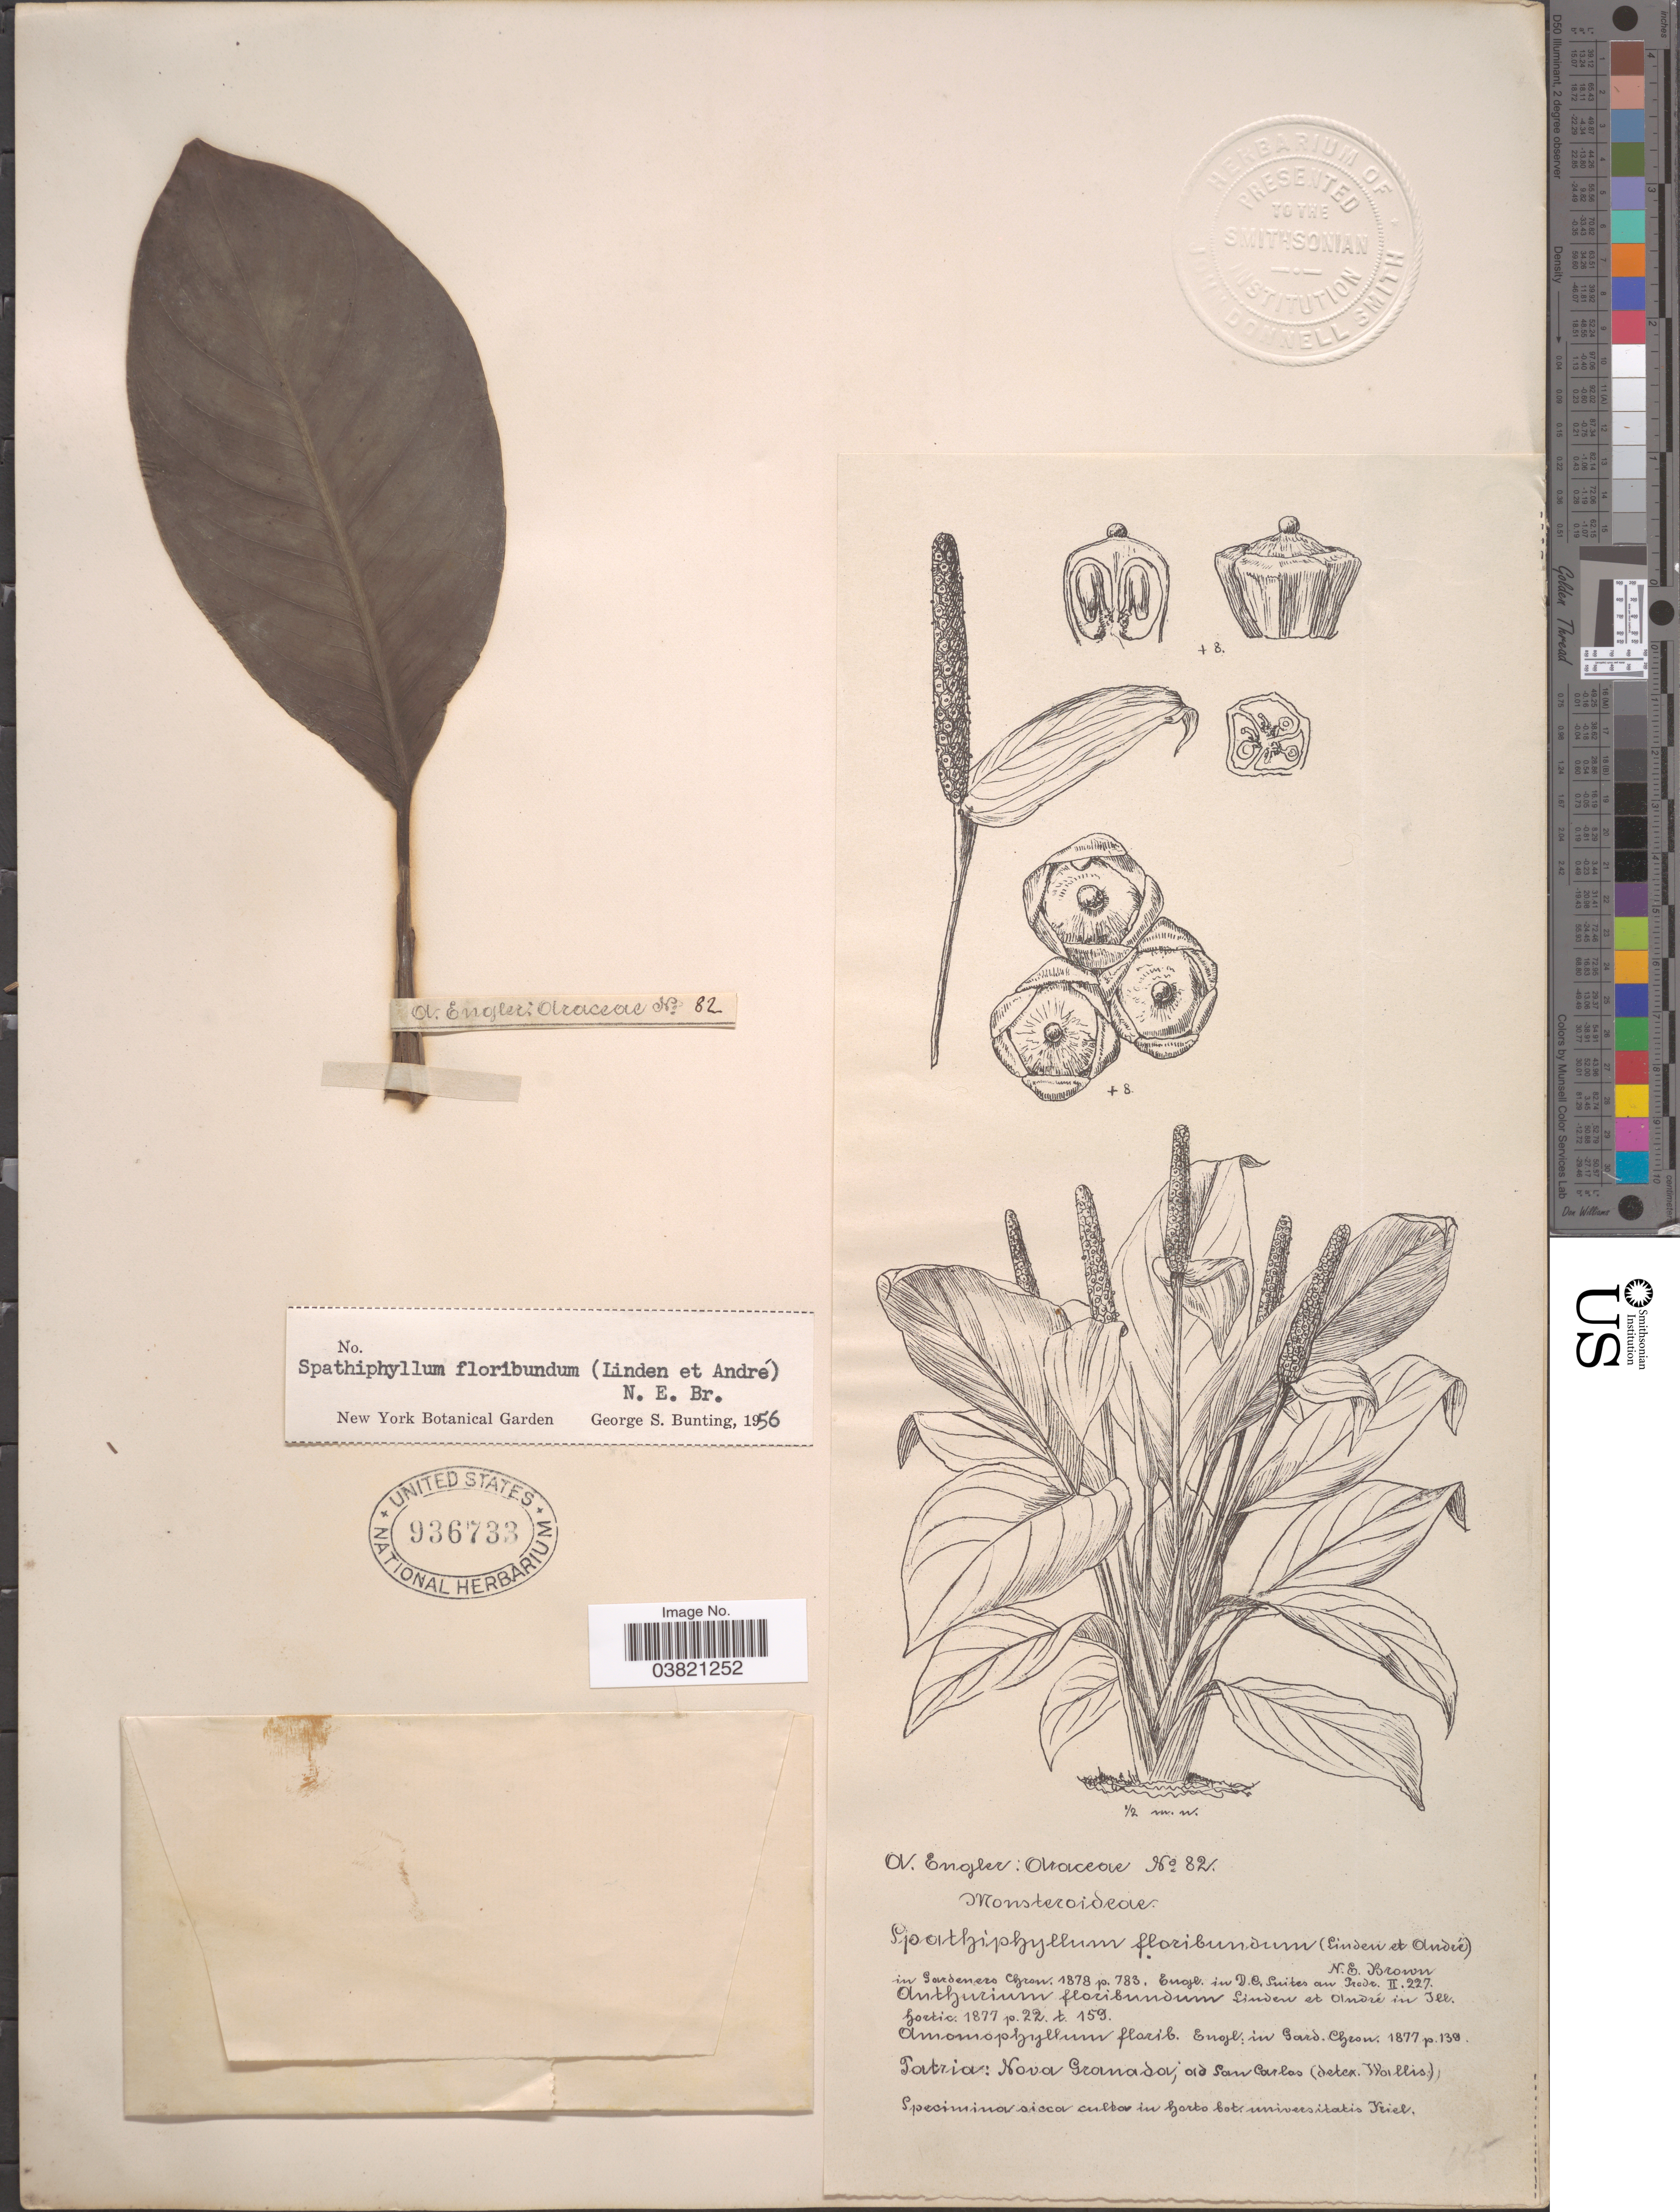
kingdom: Plantae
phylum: Tracheophyta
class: Liliopsida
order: Alismatales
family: Araceae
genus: Spathiphyllum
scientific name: Spathiphyllum floribundum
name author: (André) N.E. Br.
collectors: A. Engler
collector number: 82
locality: Nova Granada, ad San Carlos.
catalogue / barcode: US 936733